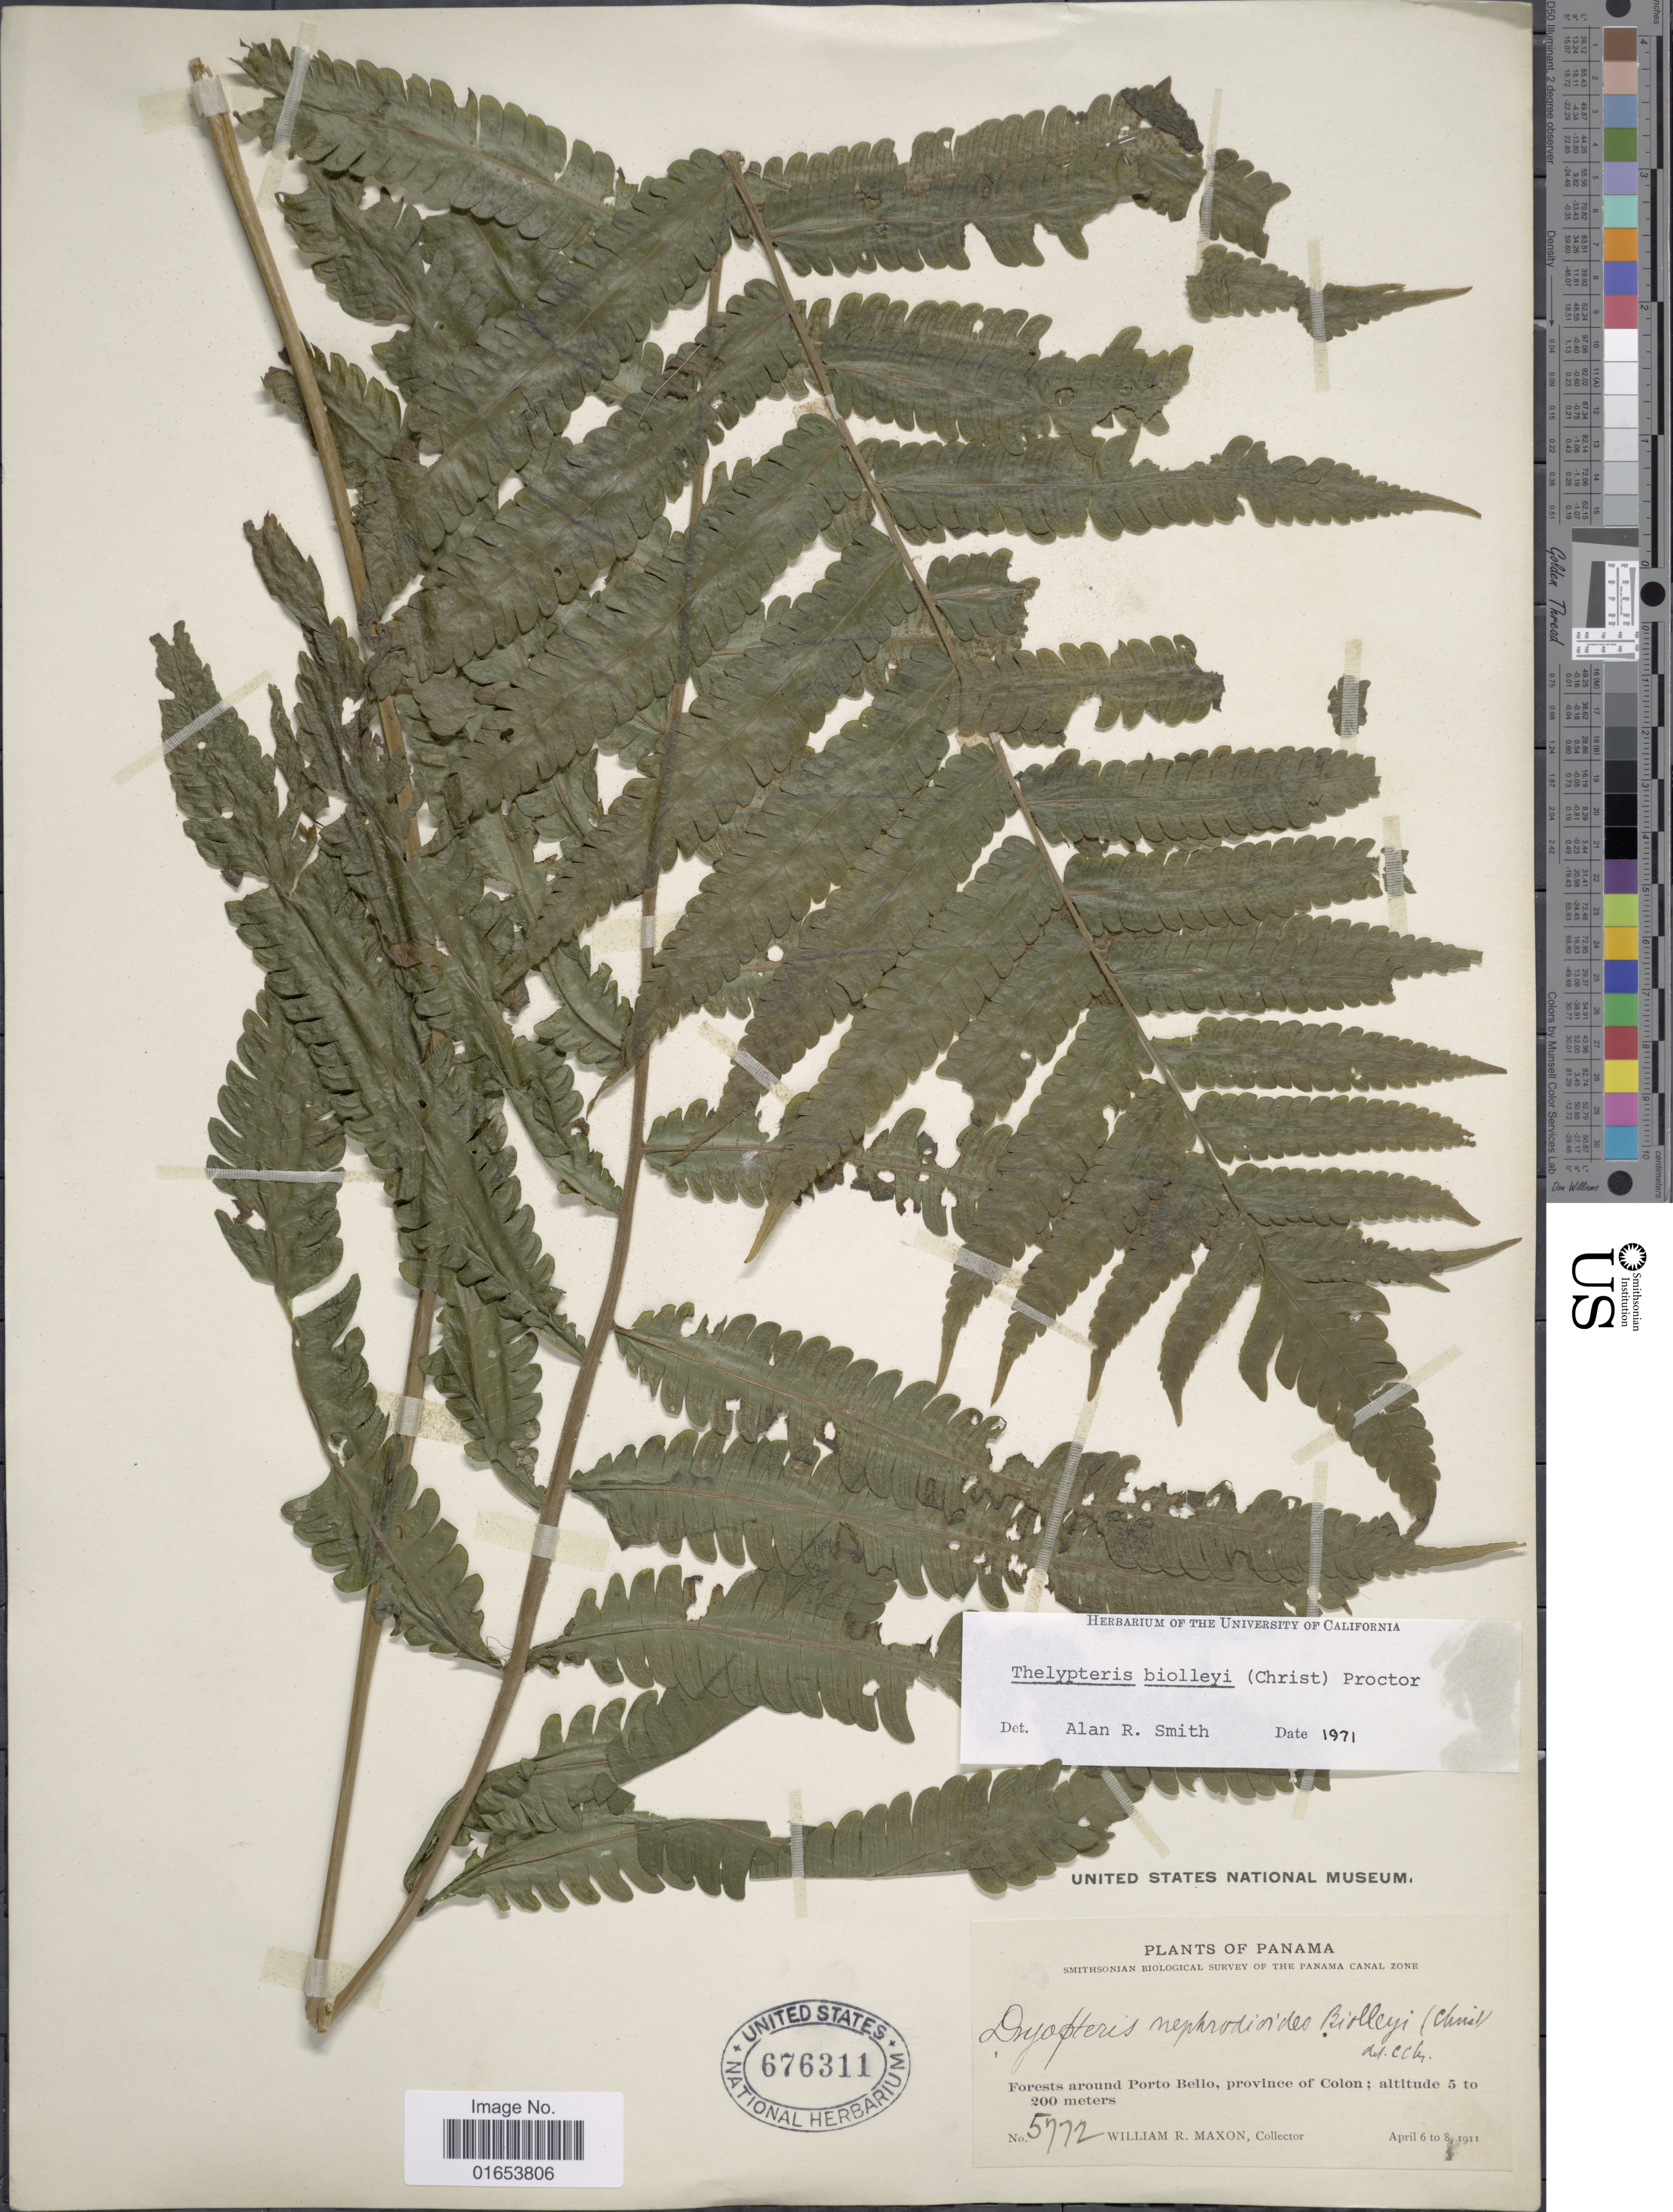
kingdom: Plantae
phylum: Tracheophyta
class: Polypodiopsida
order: Polypodiales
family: Thelypteridaceae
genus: Goniopteris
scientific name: Goniopteris biolleyi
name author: (C. Chr.) Pic. Serm.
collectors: W. R. Maxon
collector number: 5772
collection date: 1911-04-06/1911-04-08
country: Panama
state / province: Colón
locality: Forests around Porto Bello, province of Colon, Panama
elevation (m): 5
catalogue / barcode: US 676311